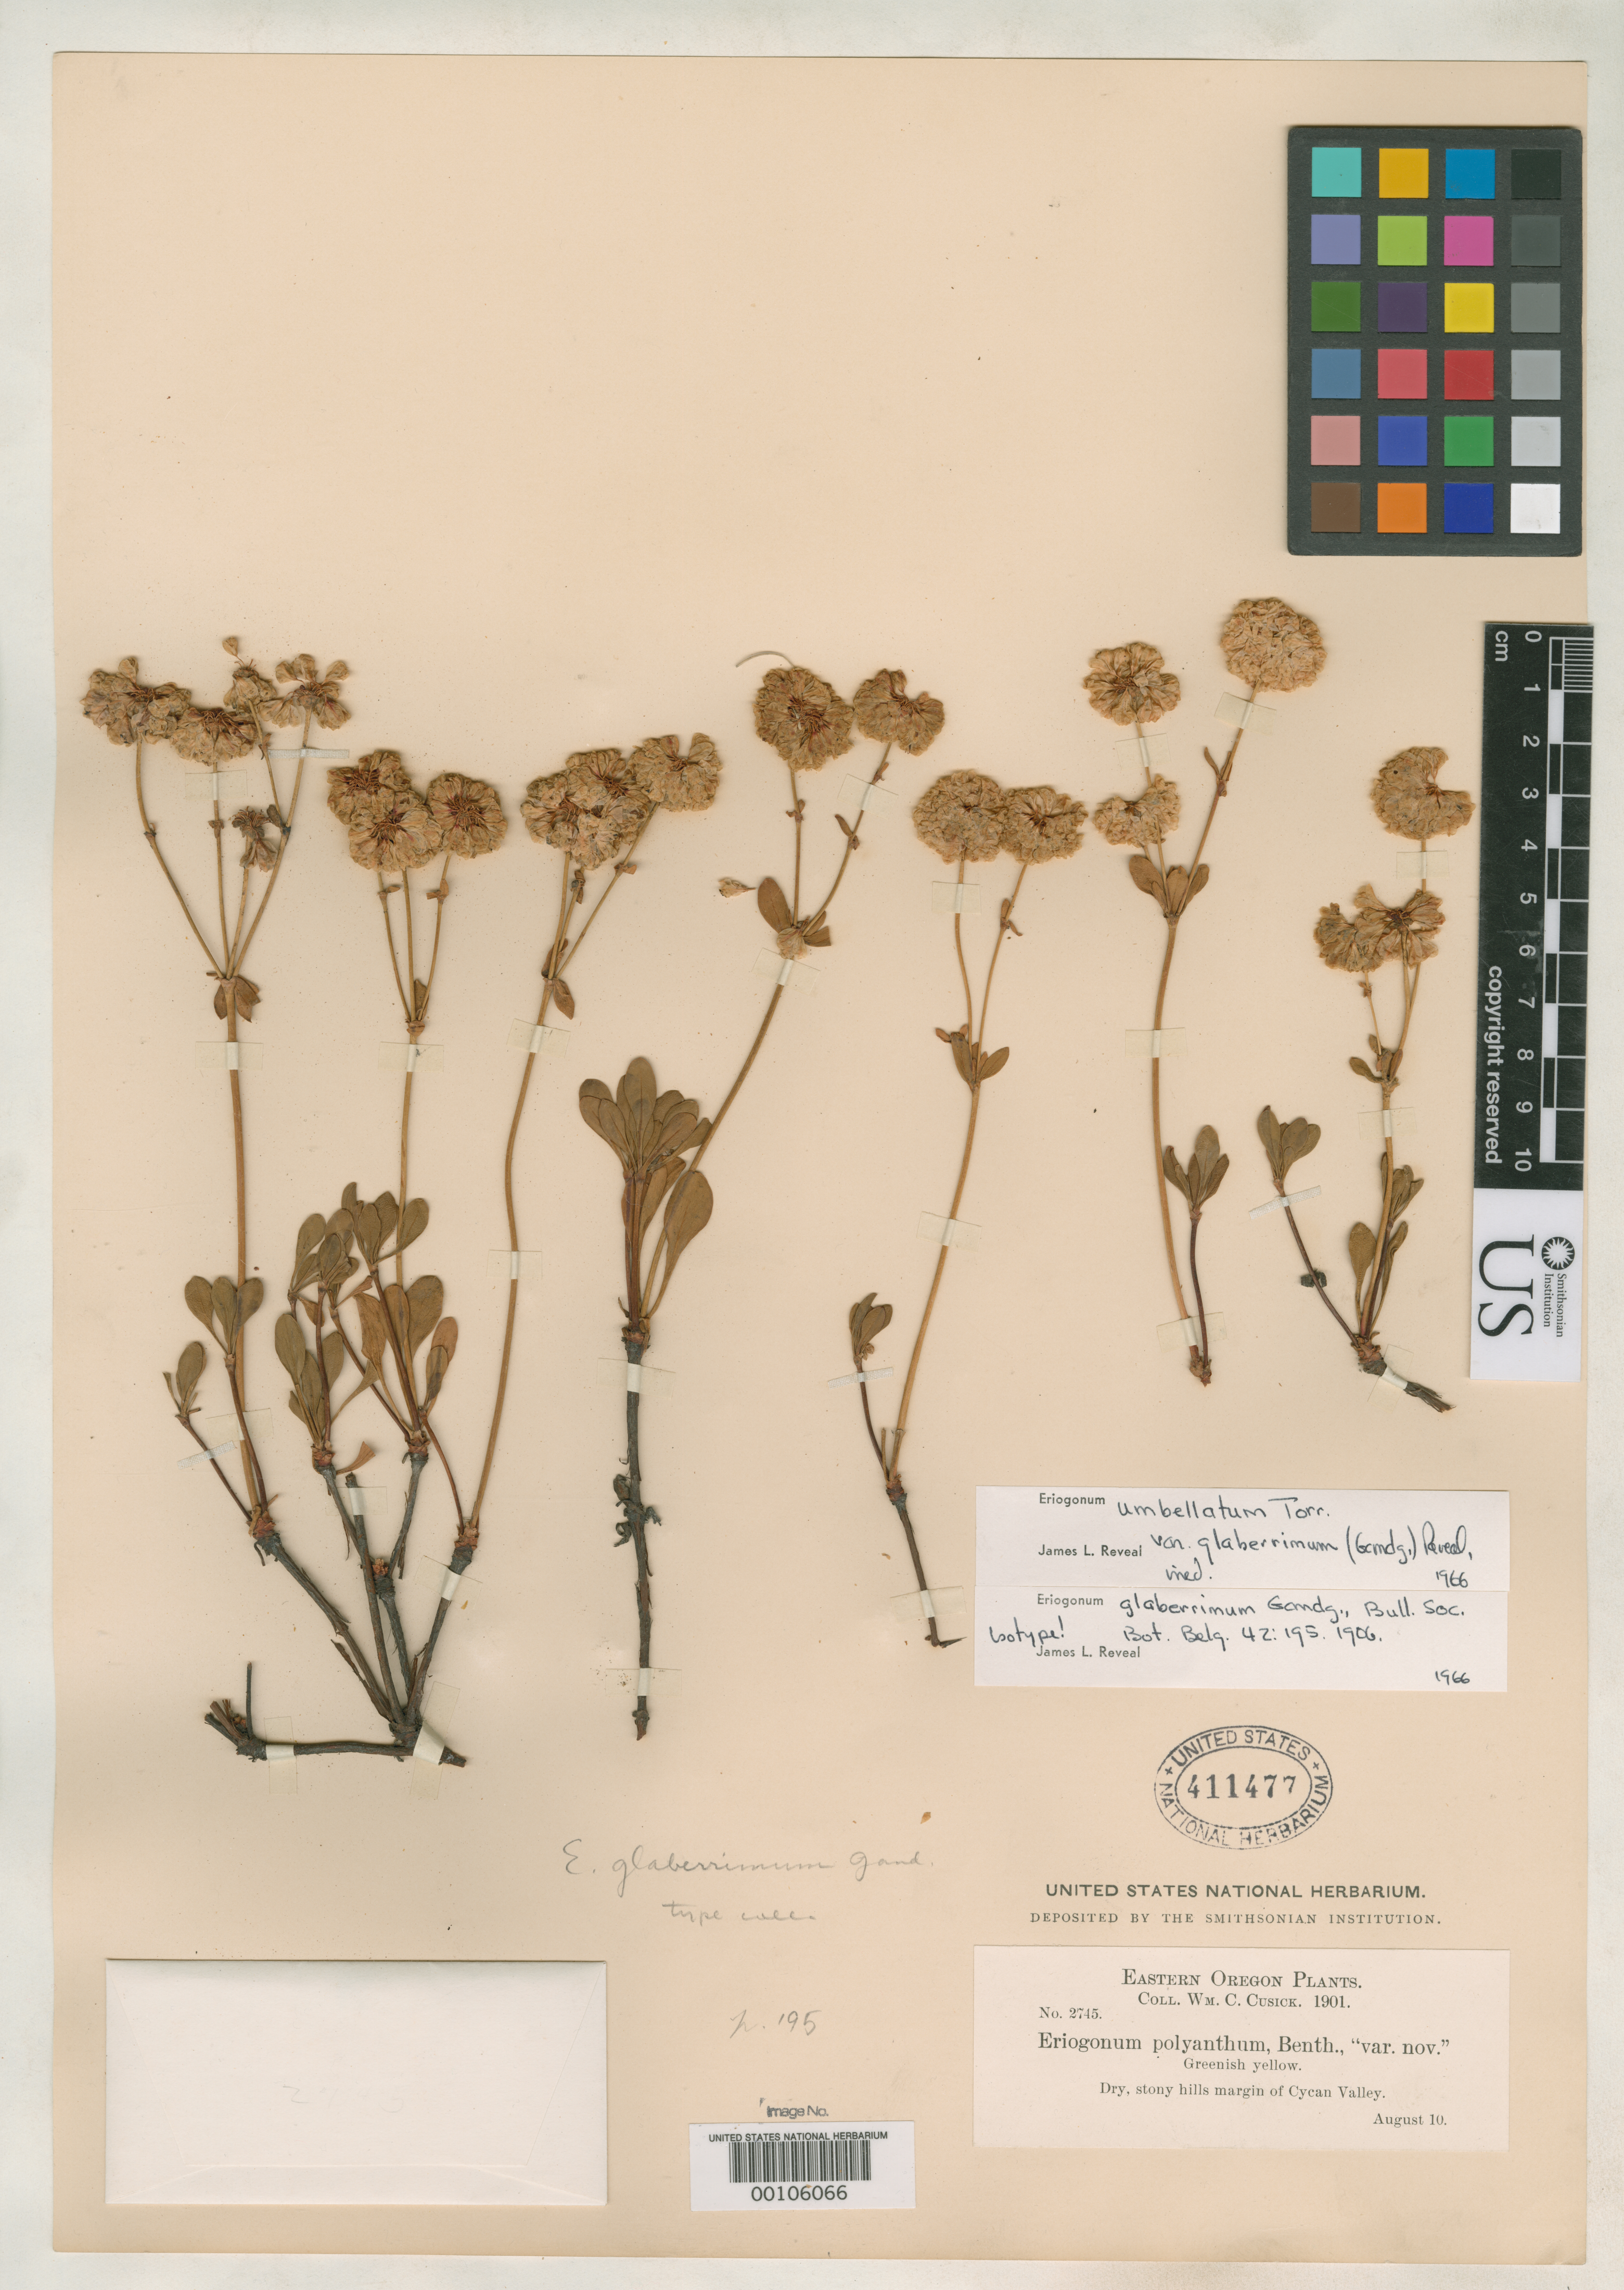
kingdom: Plantae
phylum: Tracheophyta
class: Magnoliopsida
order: Caryophyllales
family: Polygonaceae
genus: Eriogonum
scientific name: Eriogonum glaberrimum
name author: Gand.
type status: Isotype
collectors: W. C. Cusick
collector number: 2745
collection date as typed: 10 Aug 1901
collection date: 1901-08-10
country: United States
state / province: Oregon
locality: Cycan Valley.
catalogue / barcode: US 411477